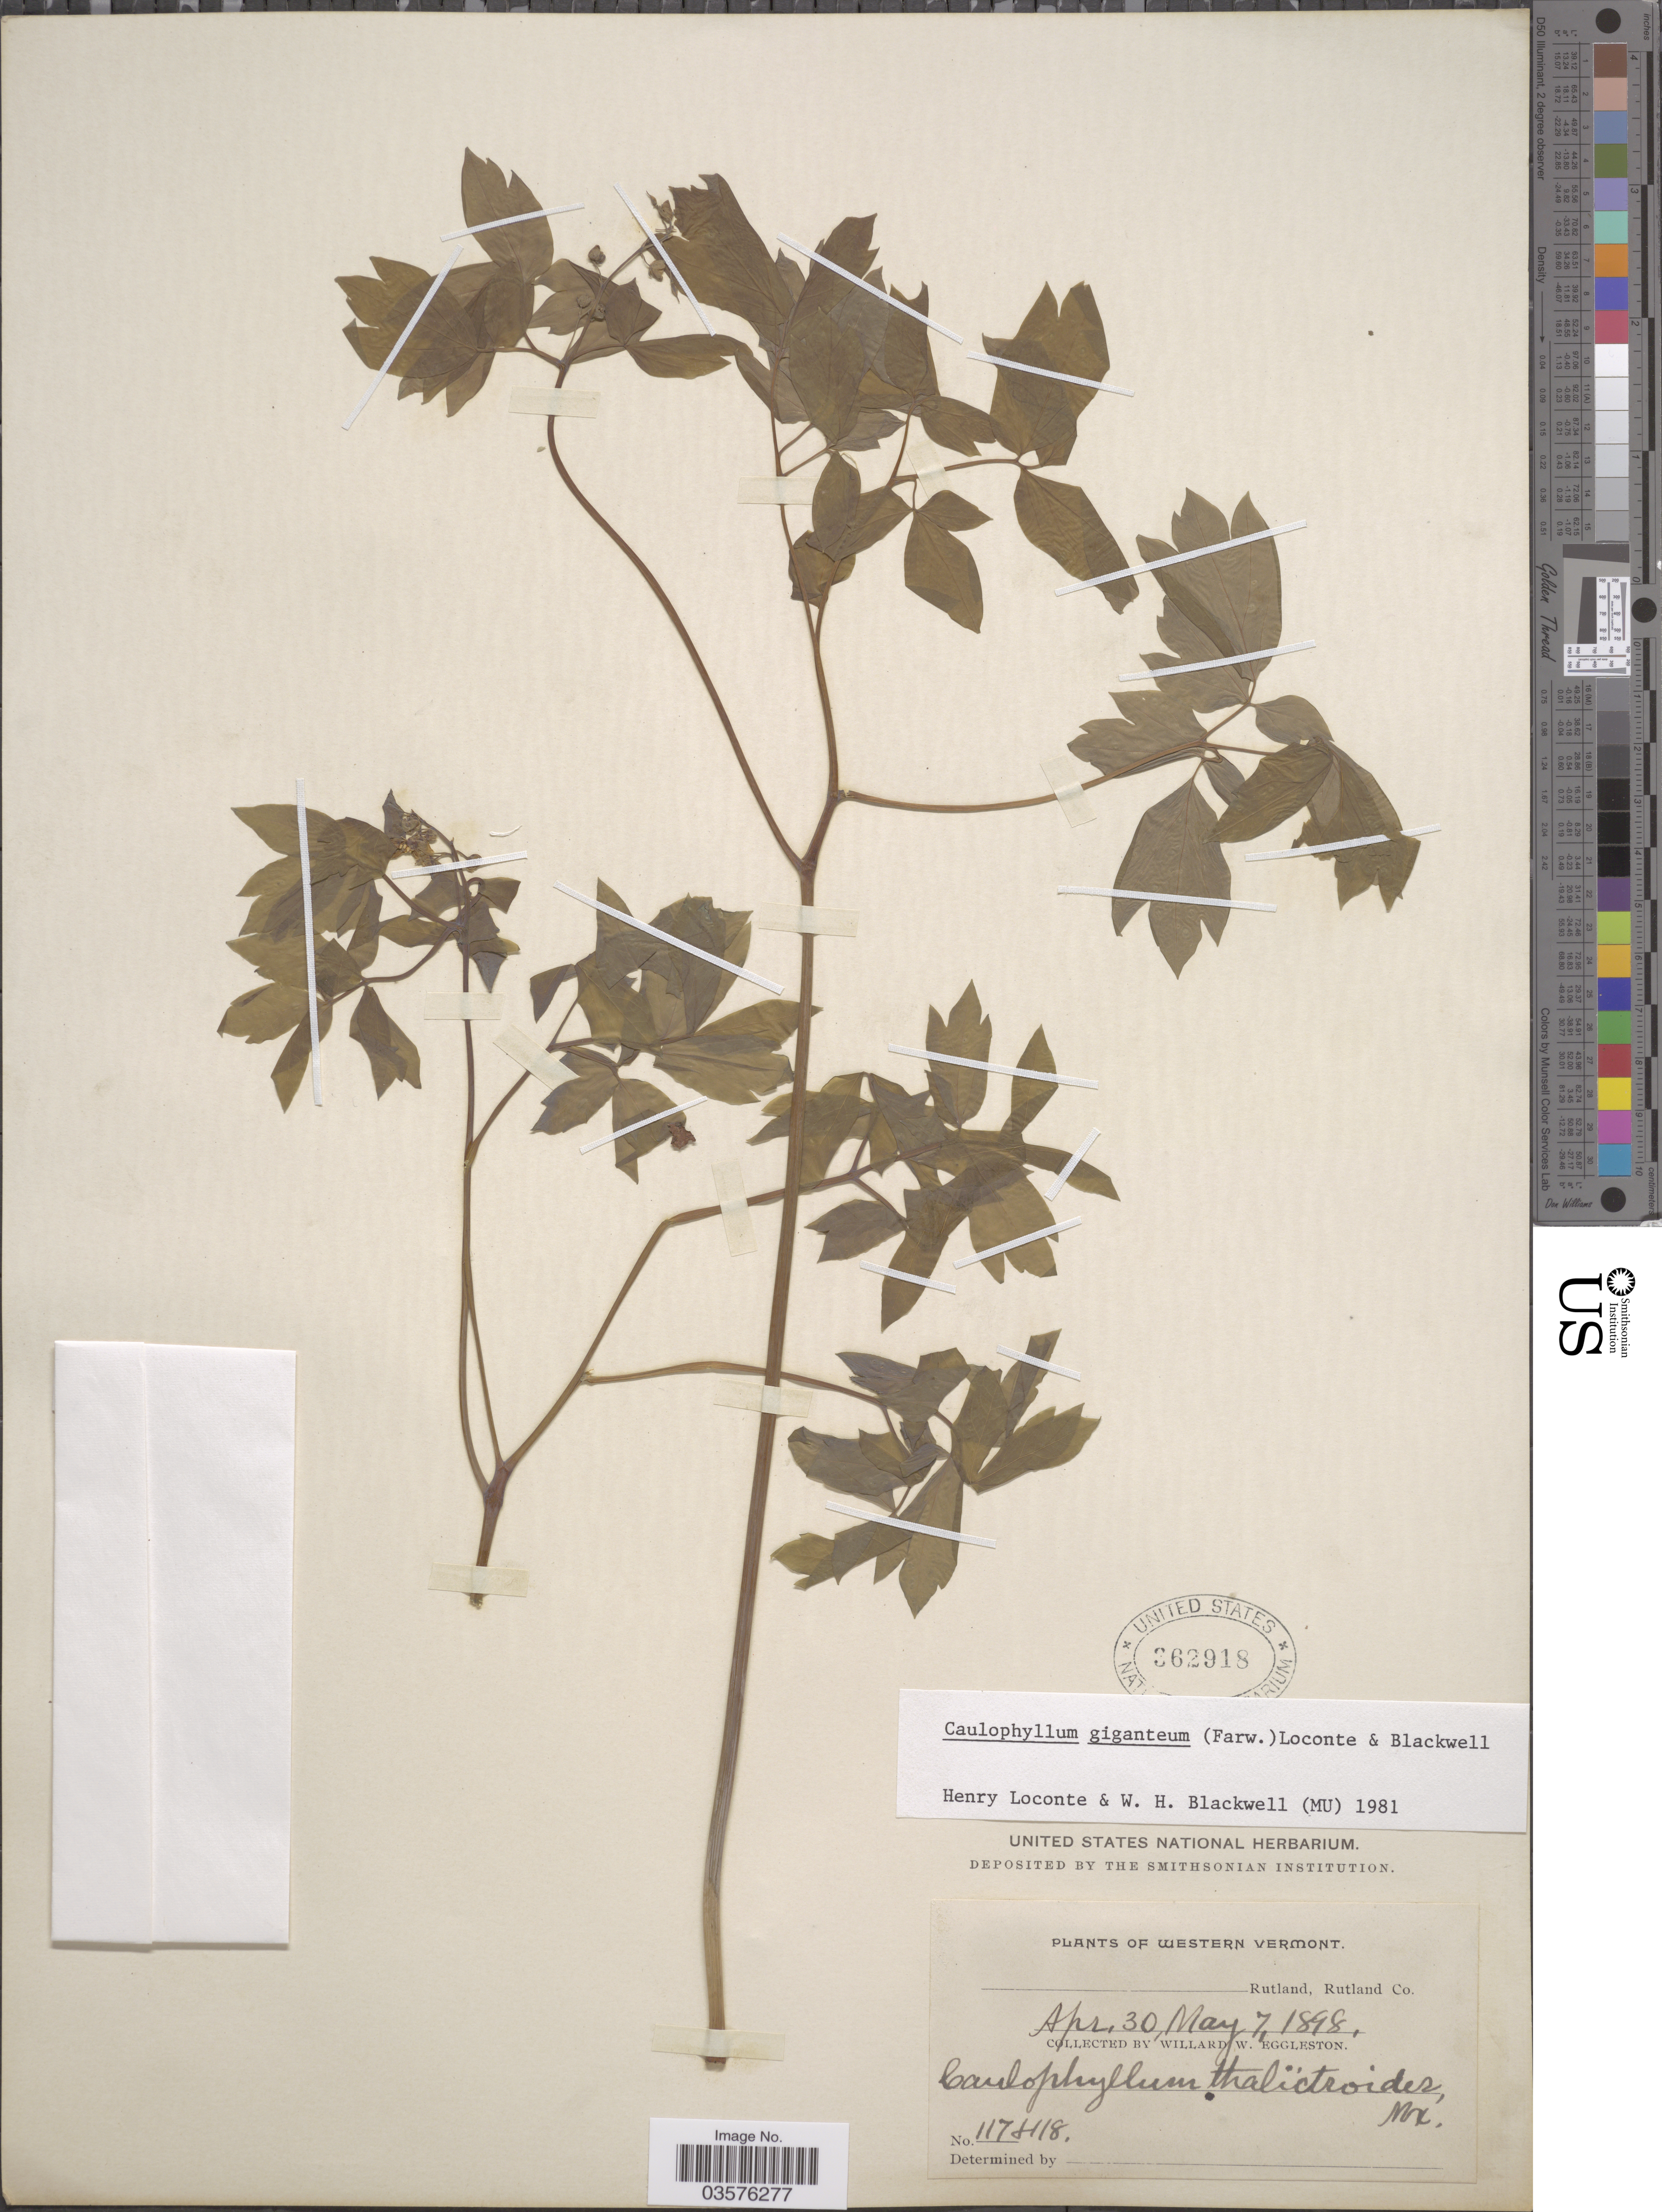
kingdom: Plantae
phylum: Tracheophyta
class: Magnoliopsida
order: Ranunculales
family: Berberidaceae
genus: Caulophyllum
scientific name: Caulophyllum giganteum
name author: (Farw.) Loconte & W.H. Blackw.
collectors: W. W. Eggleston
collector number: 117418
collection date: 1898-04-30/1898-05-07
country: United States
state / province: Vermont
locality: Western Vermont. Rutland, Rutland Co.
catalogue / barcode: US 362918